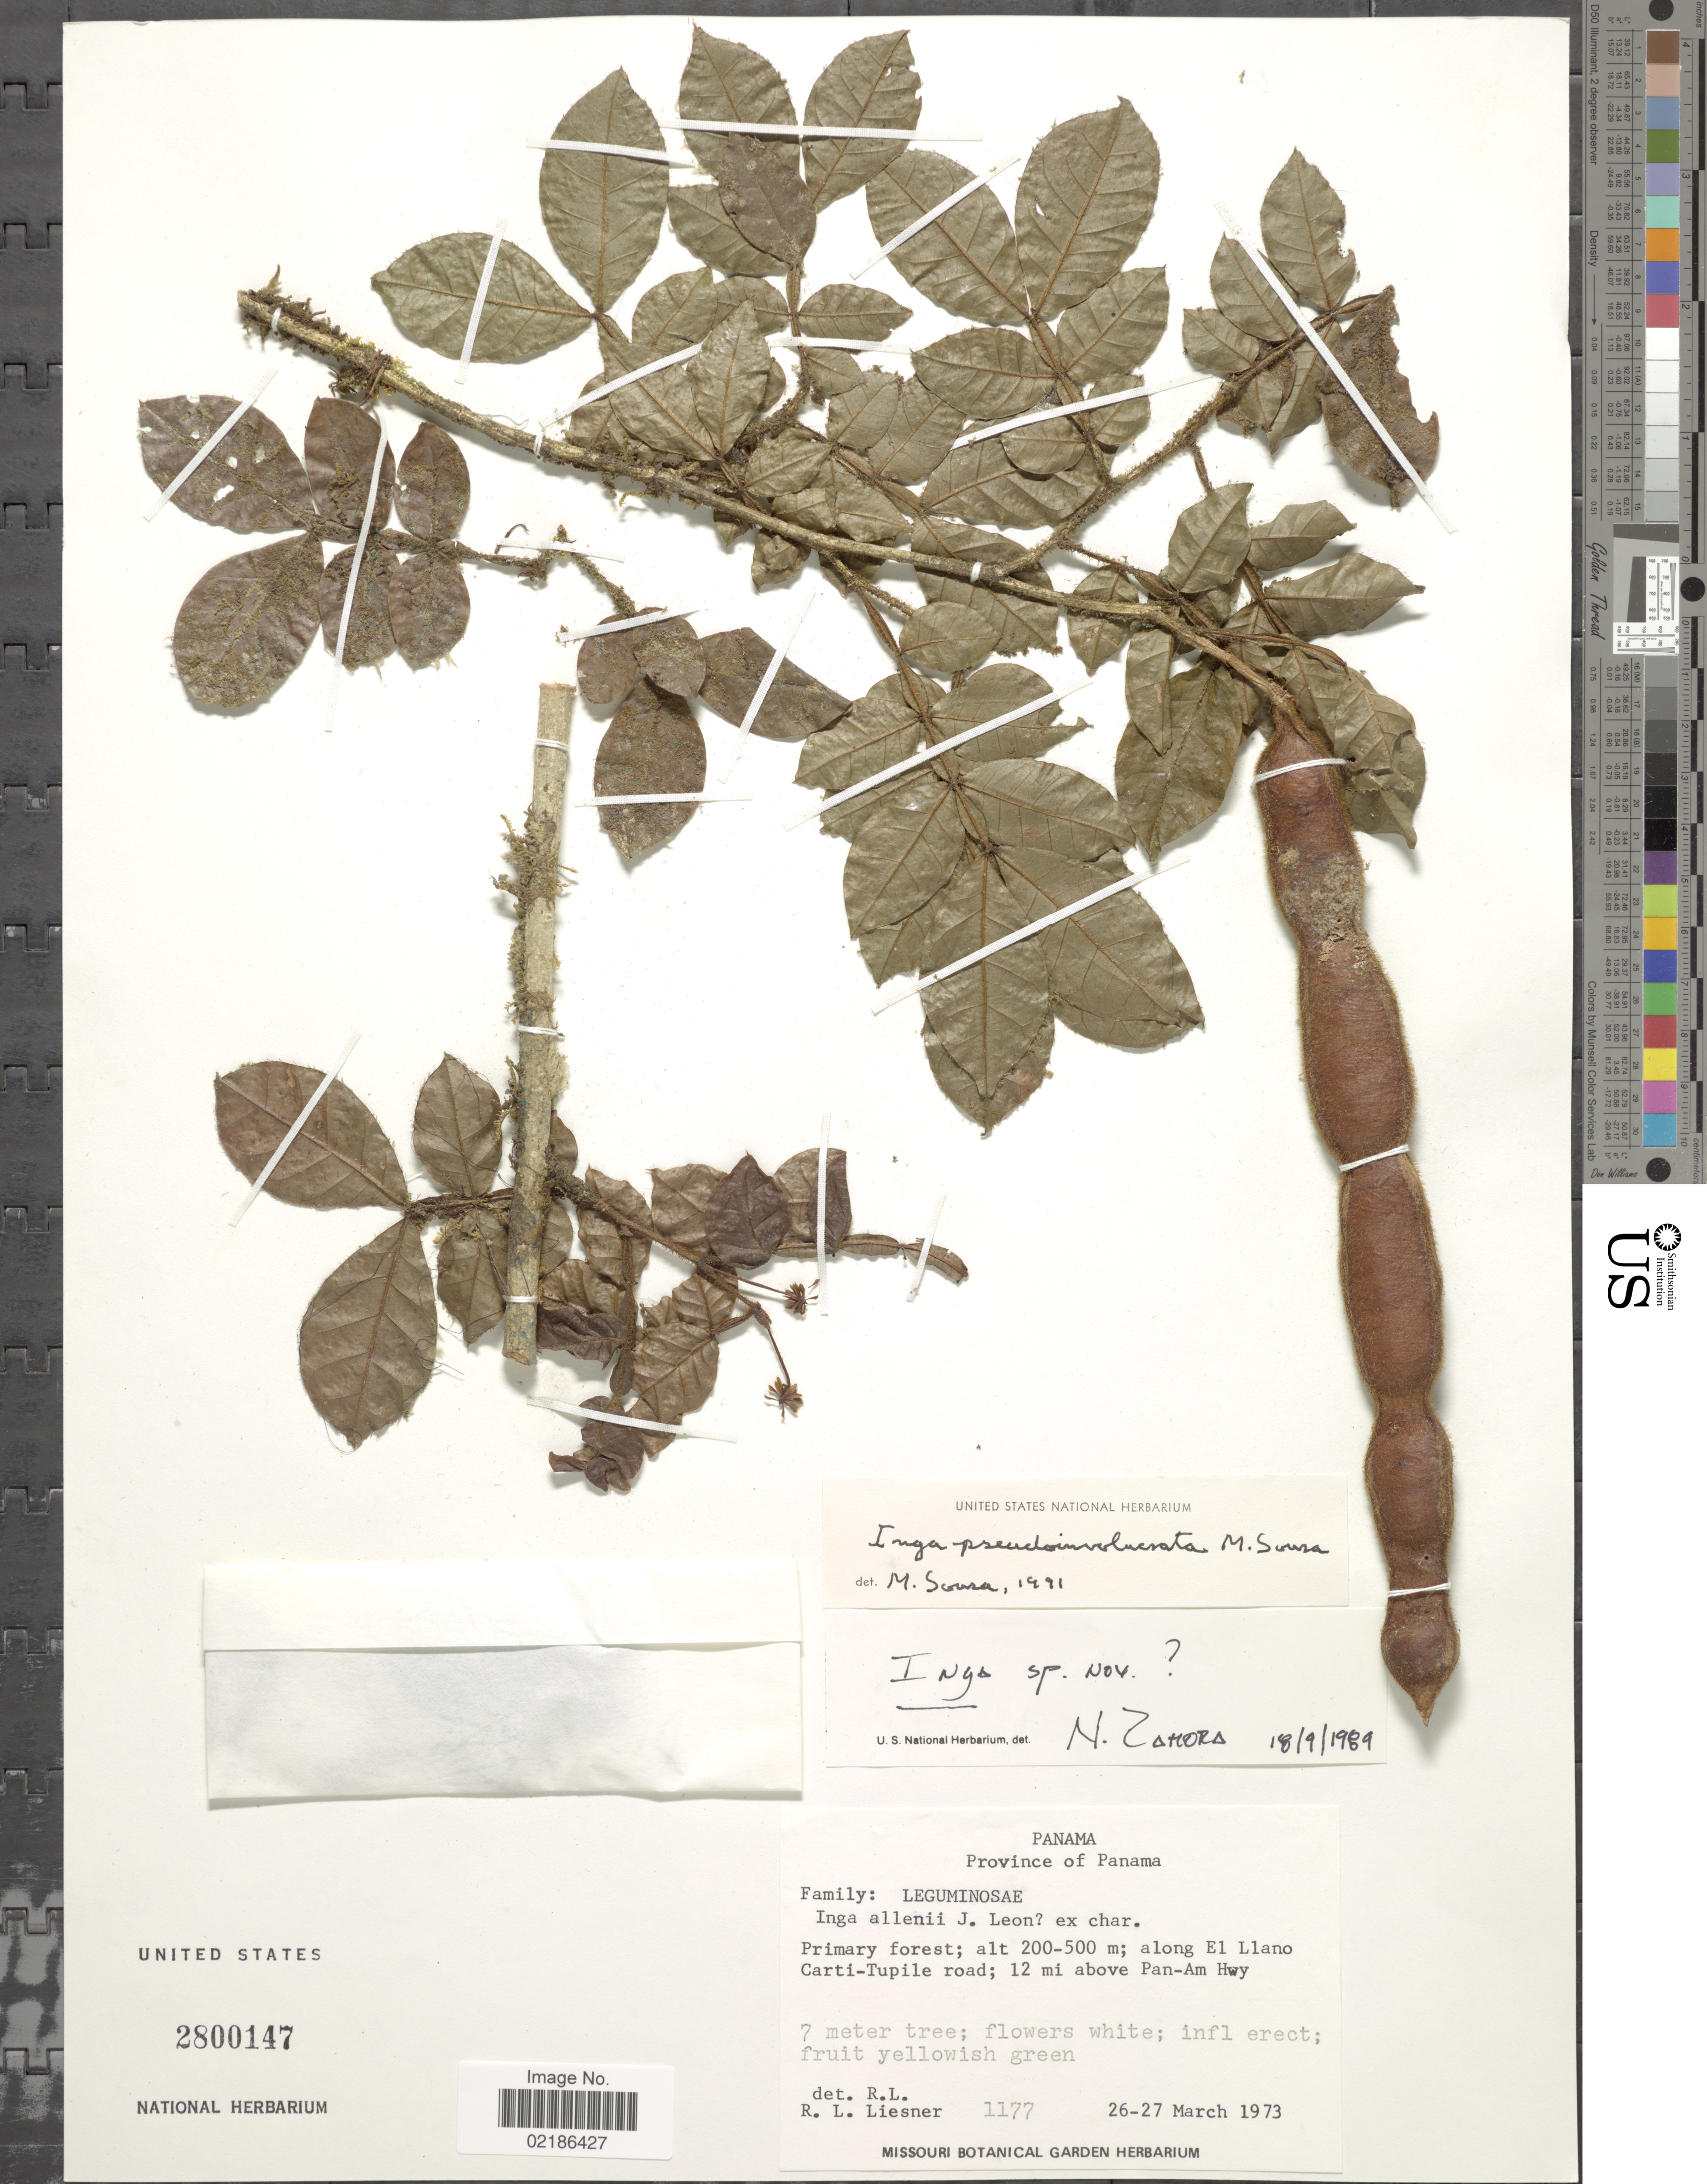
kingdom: Plantae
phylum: Tracheophyta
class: Magnoliopsida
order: Fabales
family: Fabaceae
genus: Inga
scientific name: Inga portobellensis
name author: Beurl.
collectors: R. L. Liesner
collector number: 1177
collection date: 1973-03-26/1973-03-27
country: Panama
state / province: Panamá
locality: Along El Llano Carti-Tupile road, 12 mi above Pan-Am Hwy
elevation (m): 200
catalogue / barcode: US 2800147